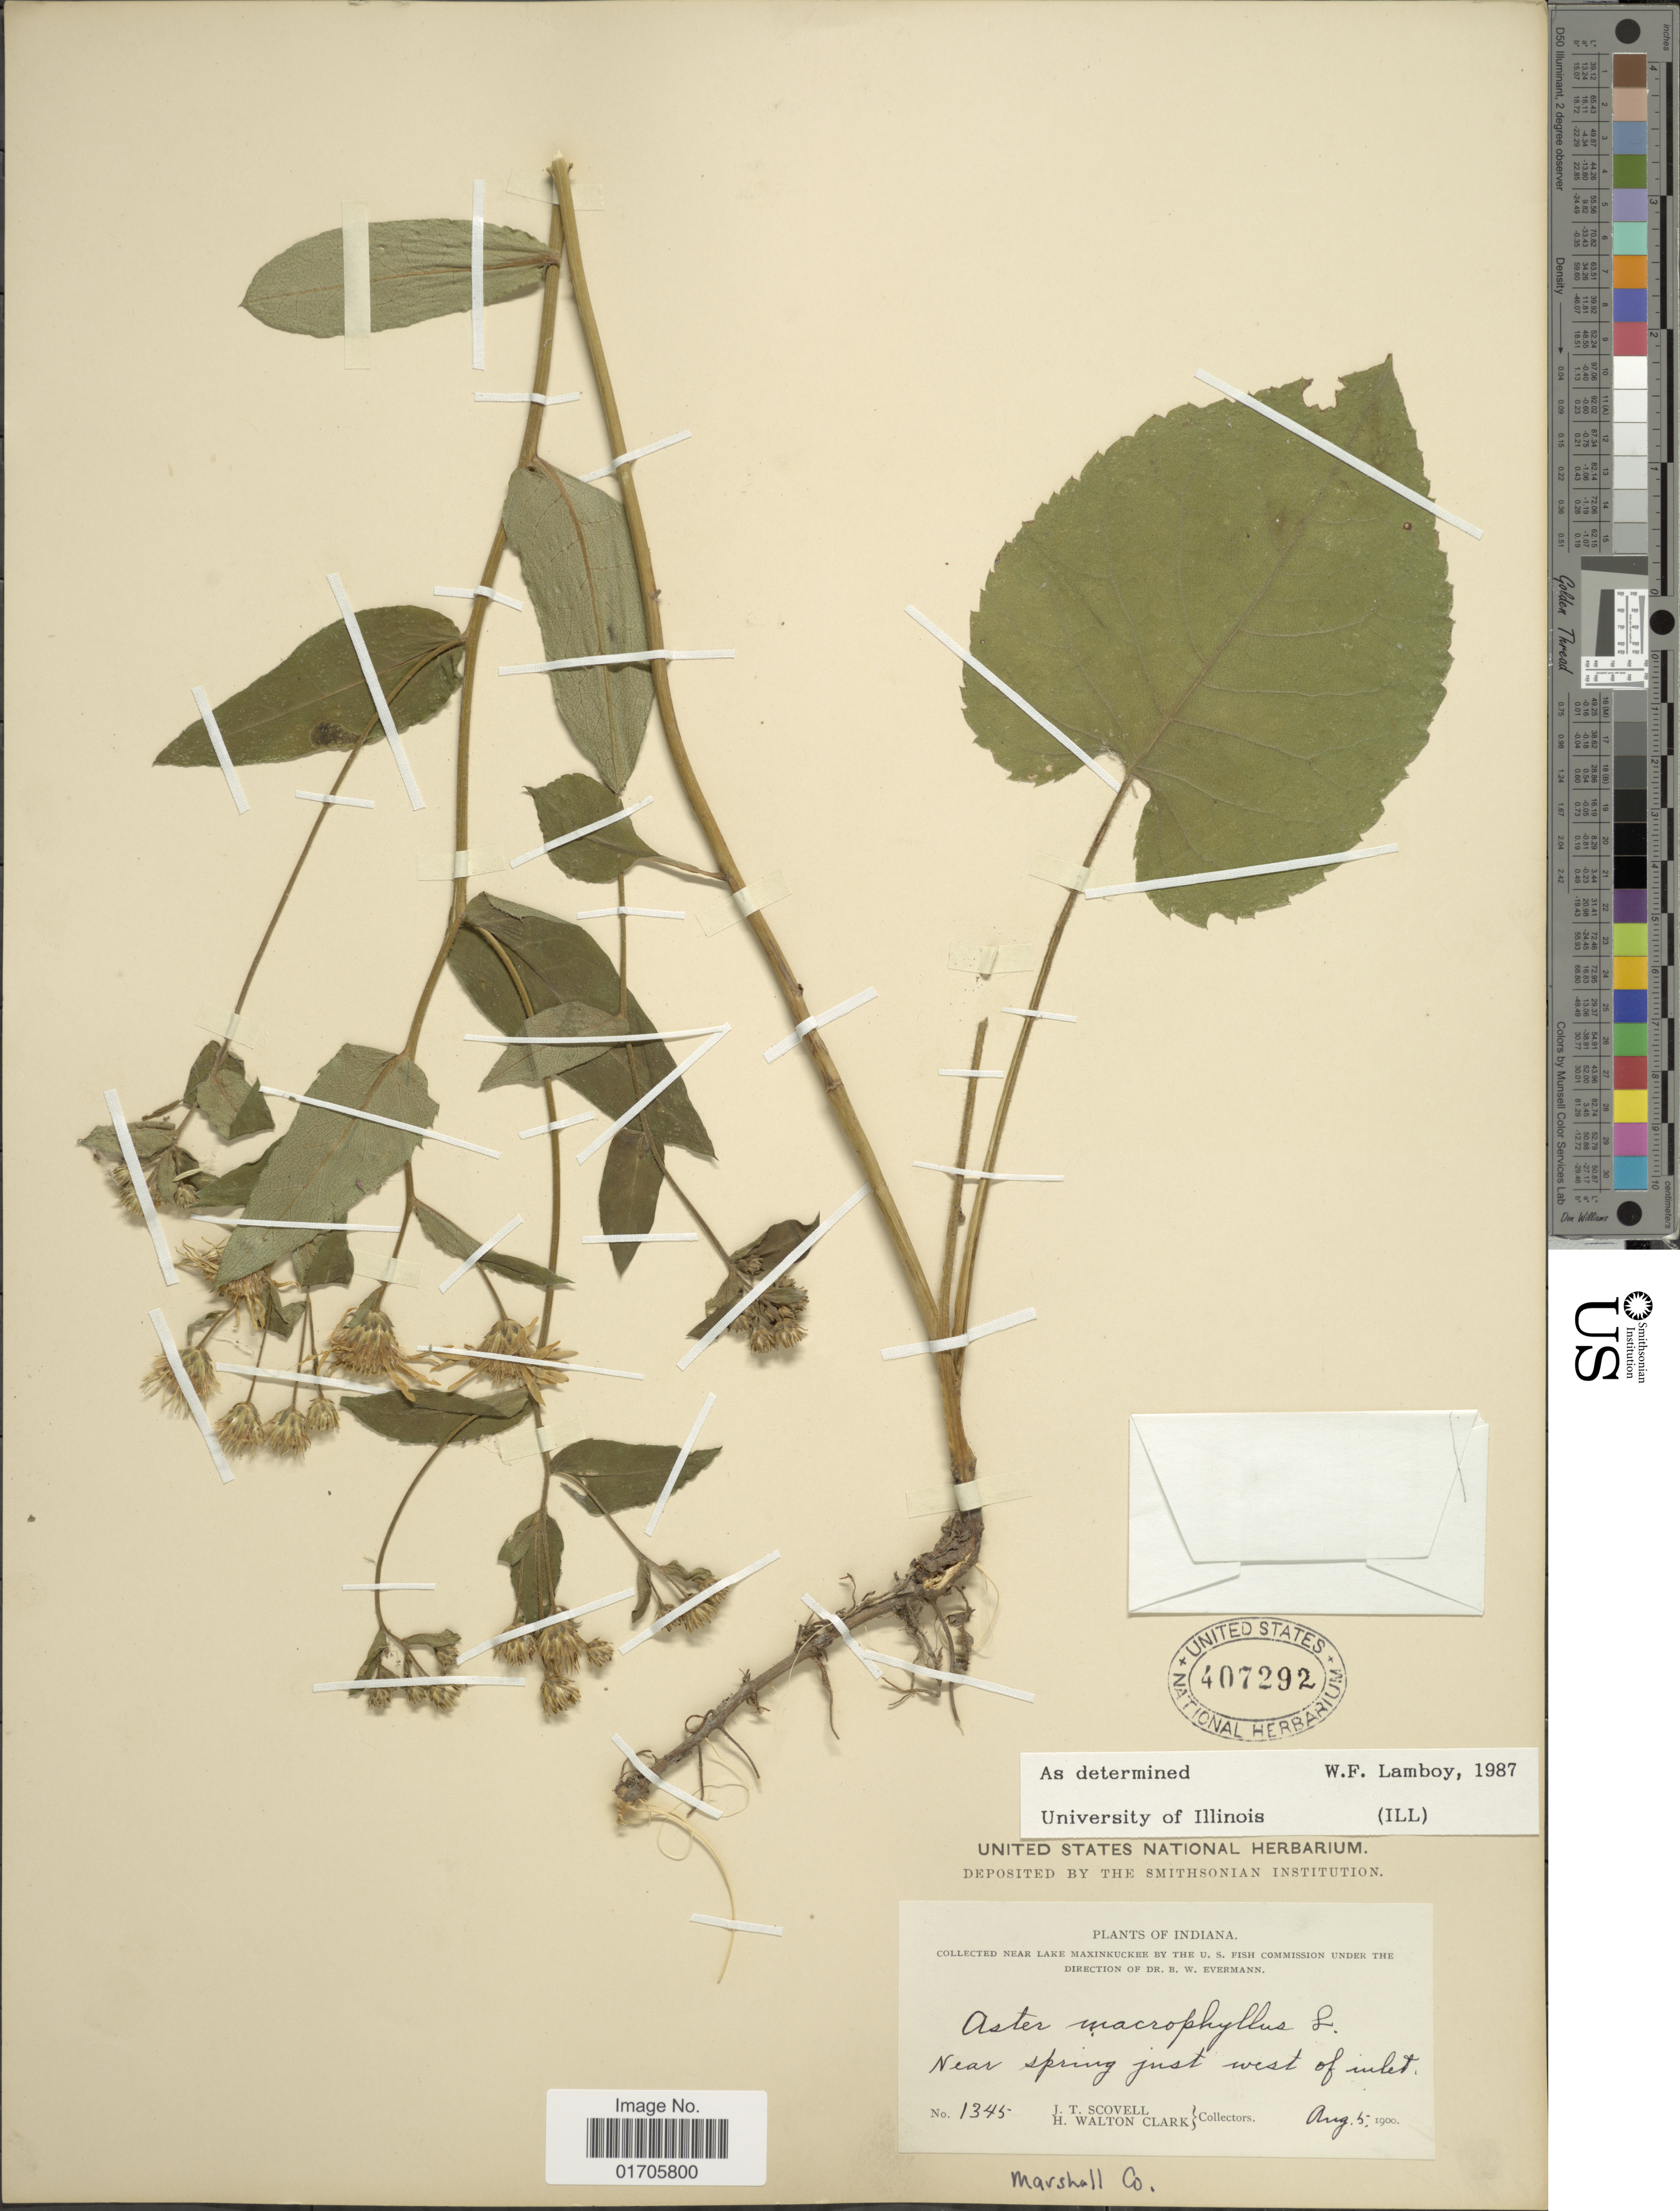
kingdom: Plantae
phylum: Tracheophyta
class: Magnoliopsida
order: Asterales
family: Asteraceae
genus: Eurybia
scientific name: Eurybia macrophylla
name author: (L.) Cass.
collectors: J. T. Scovell & H. W. Clark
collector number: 1345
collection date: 1900-08-05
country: United States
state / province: Indiana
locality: Near Lake Maxinkuckee. Near spring just west of inlet. Marshall Co.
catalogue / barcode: US 407292